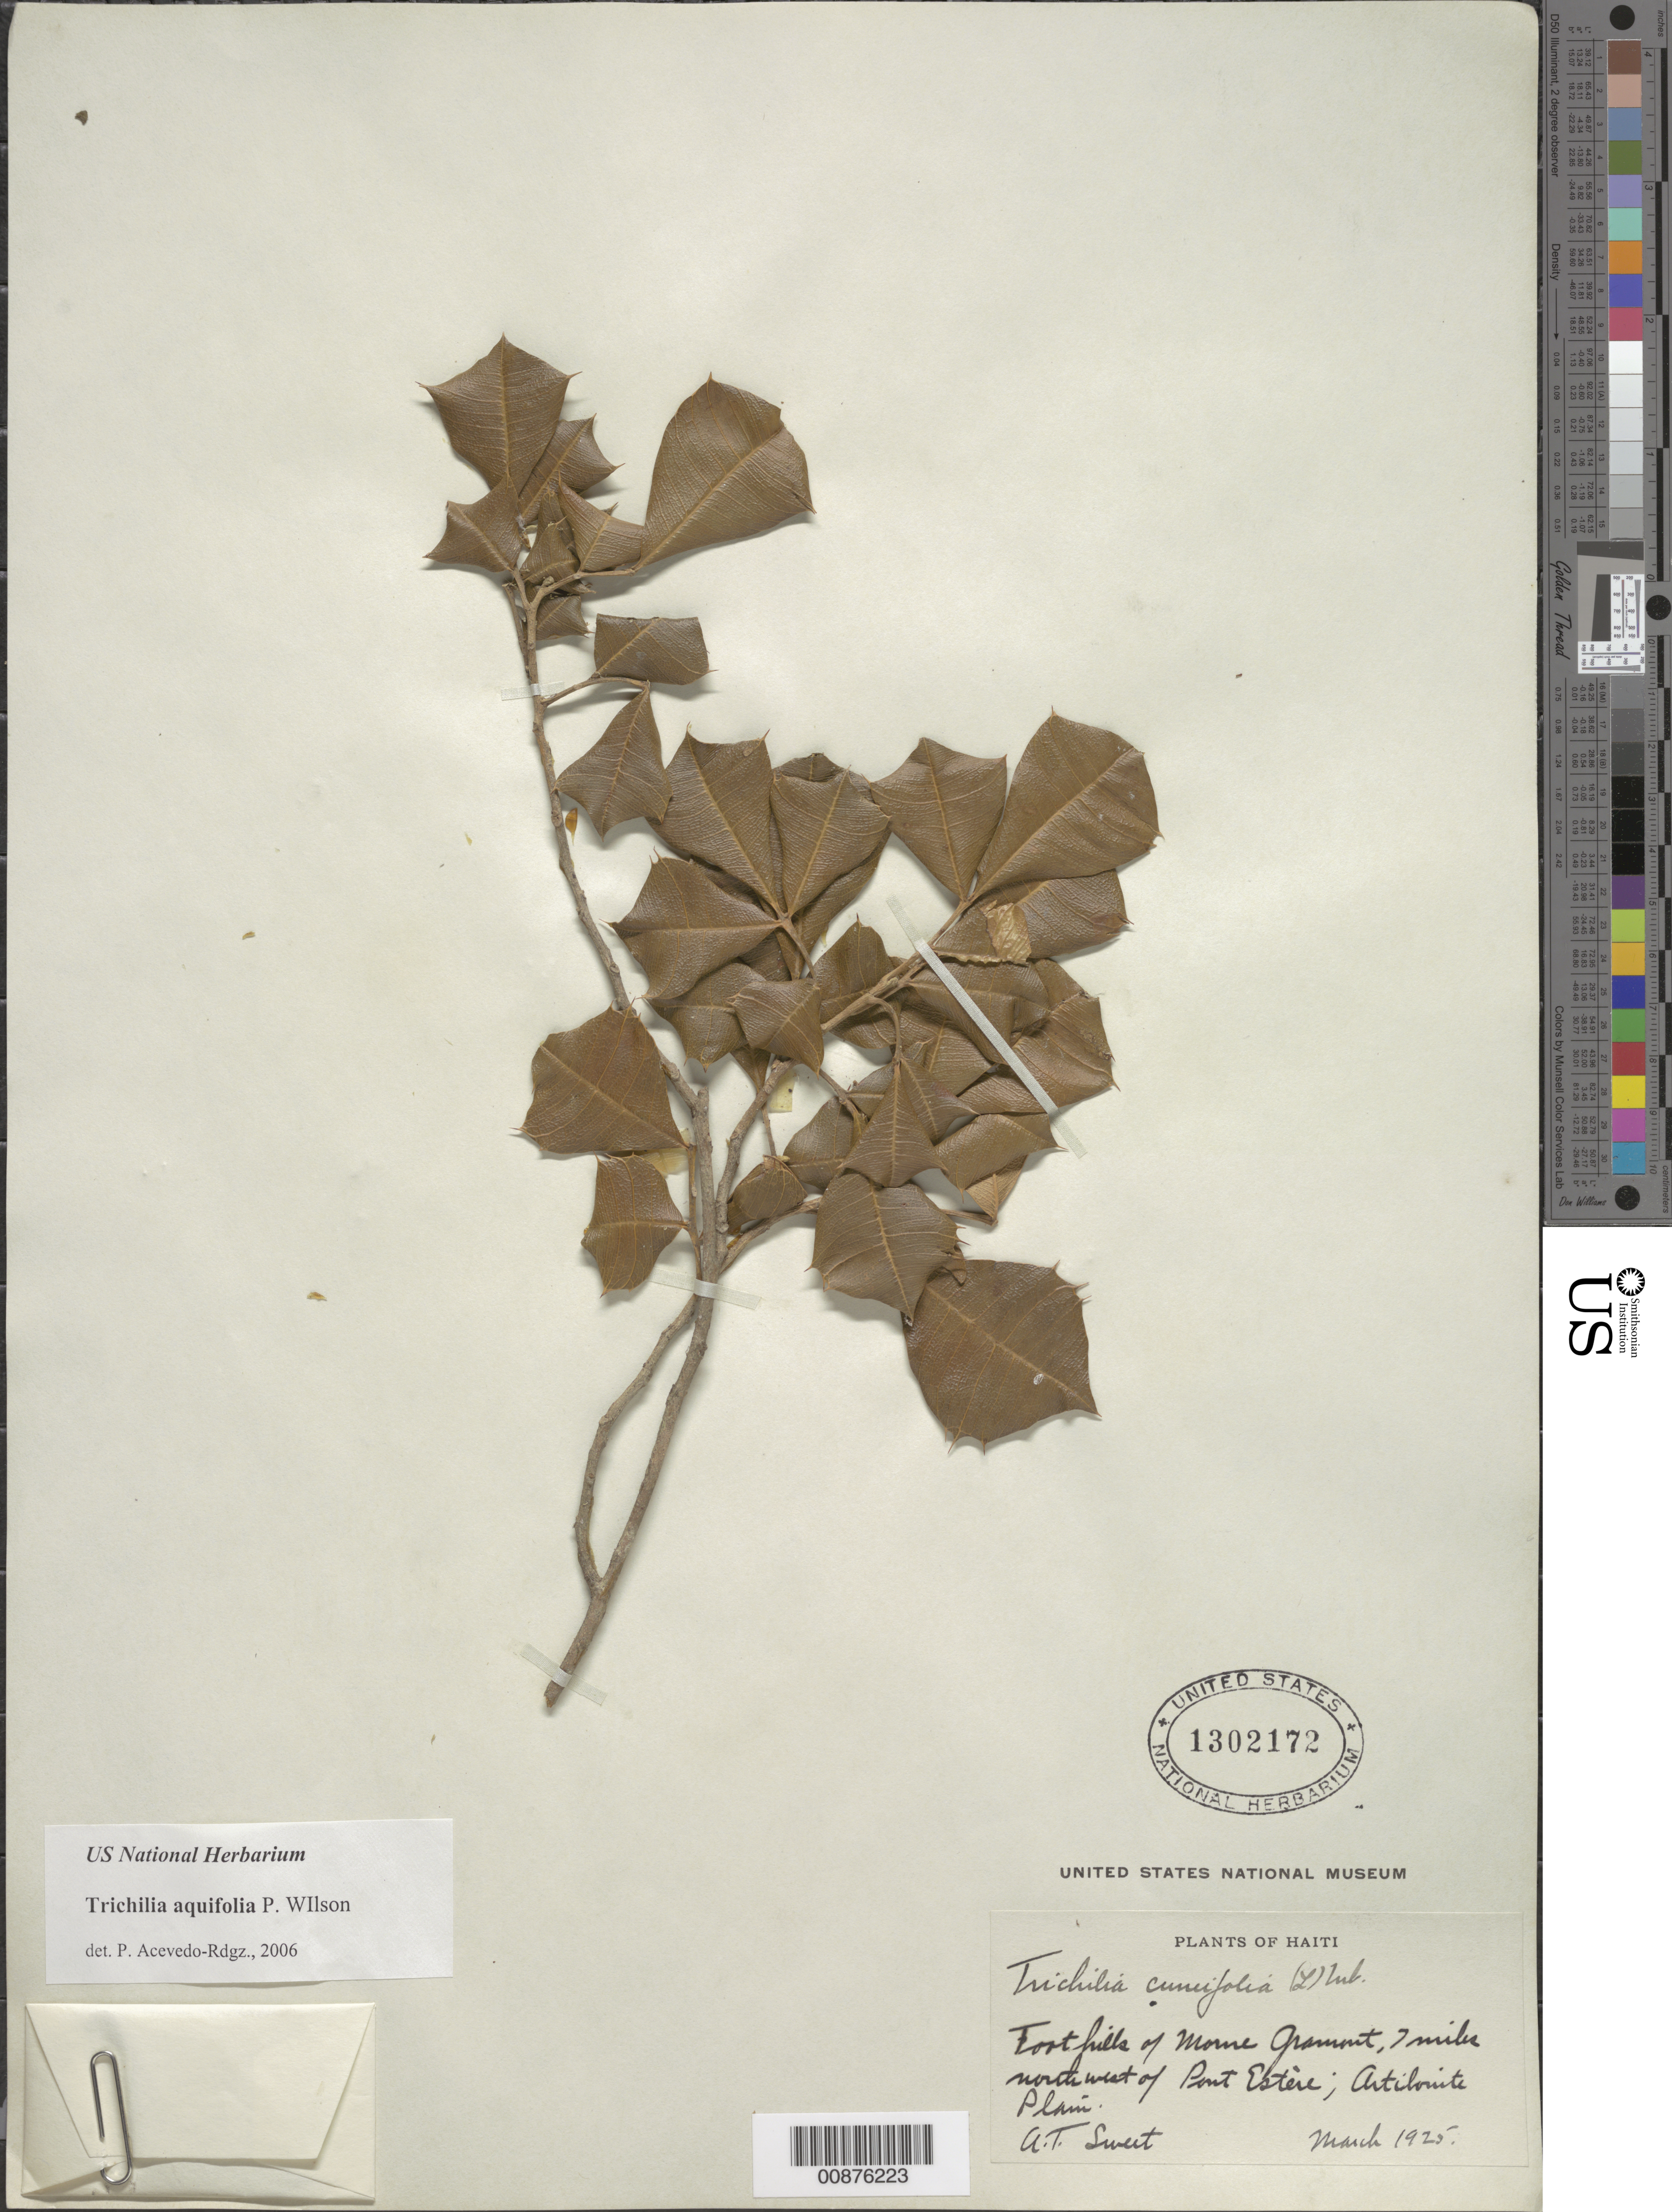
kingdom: Plantae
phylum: Tracheophyta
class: Magnoliopsida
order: Sapindales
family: Meliaceae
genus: Trichilia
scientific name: Trichilia aquifolia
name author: P. Wilson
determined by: Acevedo-Rodríguez, P., (BOT), Smithsonian Institution - National Museum of Natural History (UNITED STATES)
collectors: A. T. Sweet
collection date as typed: Mar 1925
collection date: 1925-03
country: Haiti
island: Hispaniola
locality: Foothills of Morne Gramont, 7 miles NW of Pont Estère, Artibonite Plain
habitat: Foothills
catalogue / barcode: US 1302172